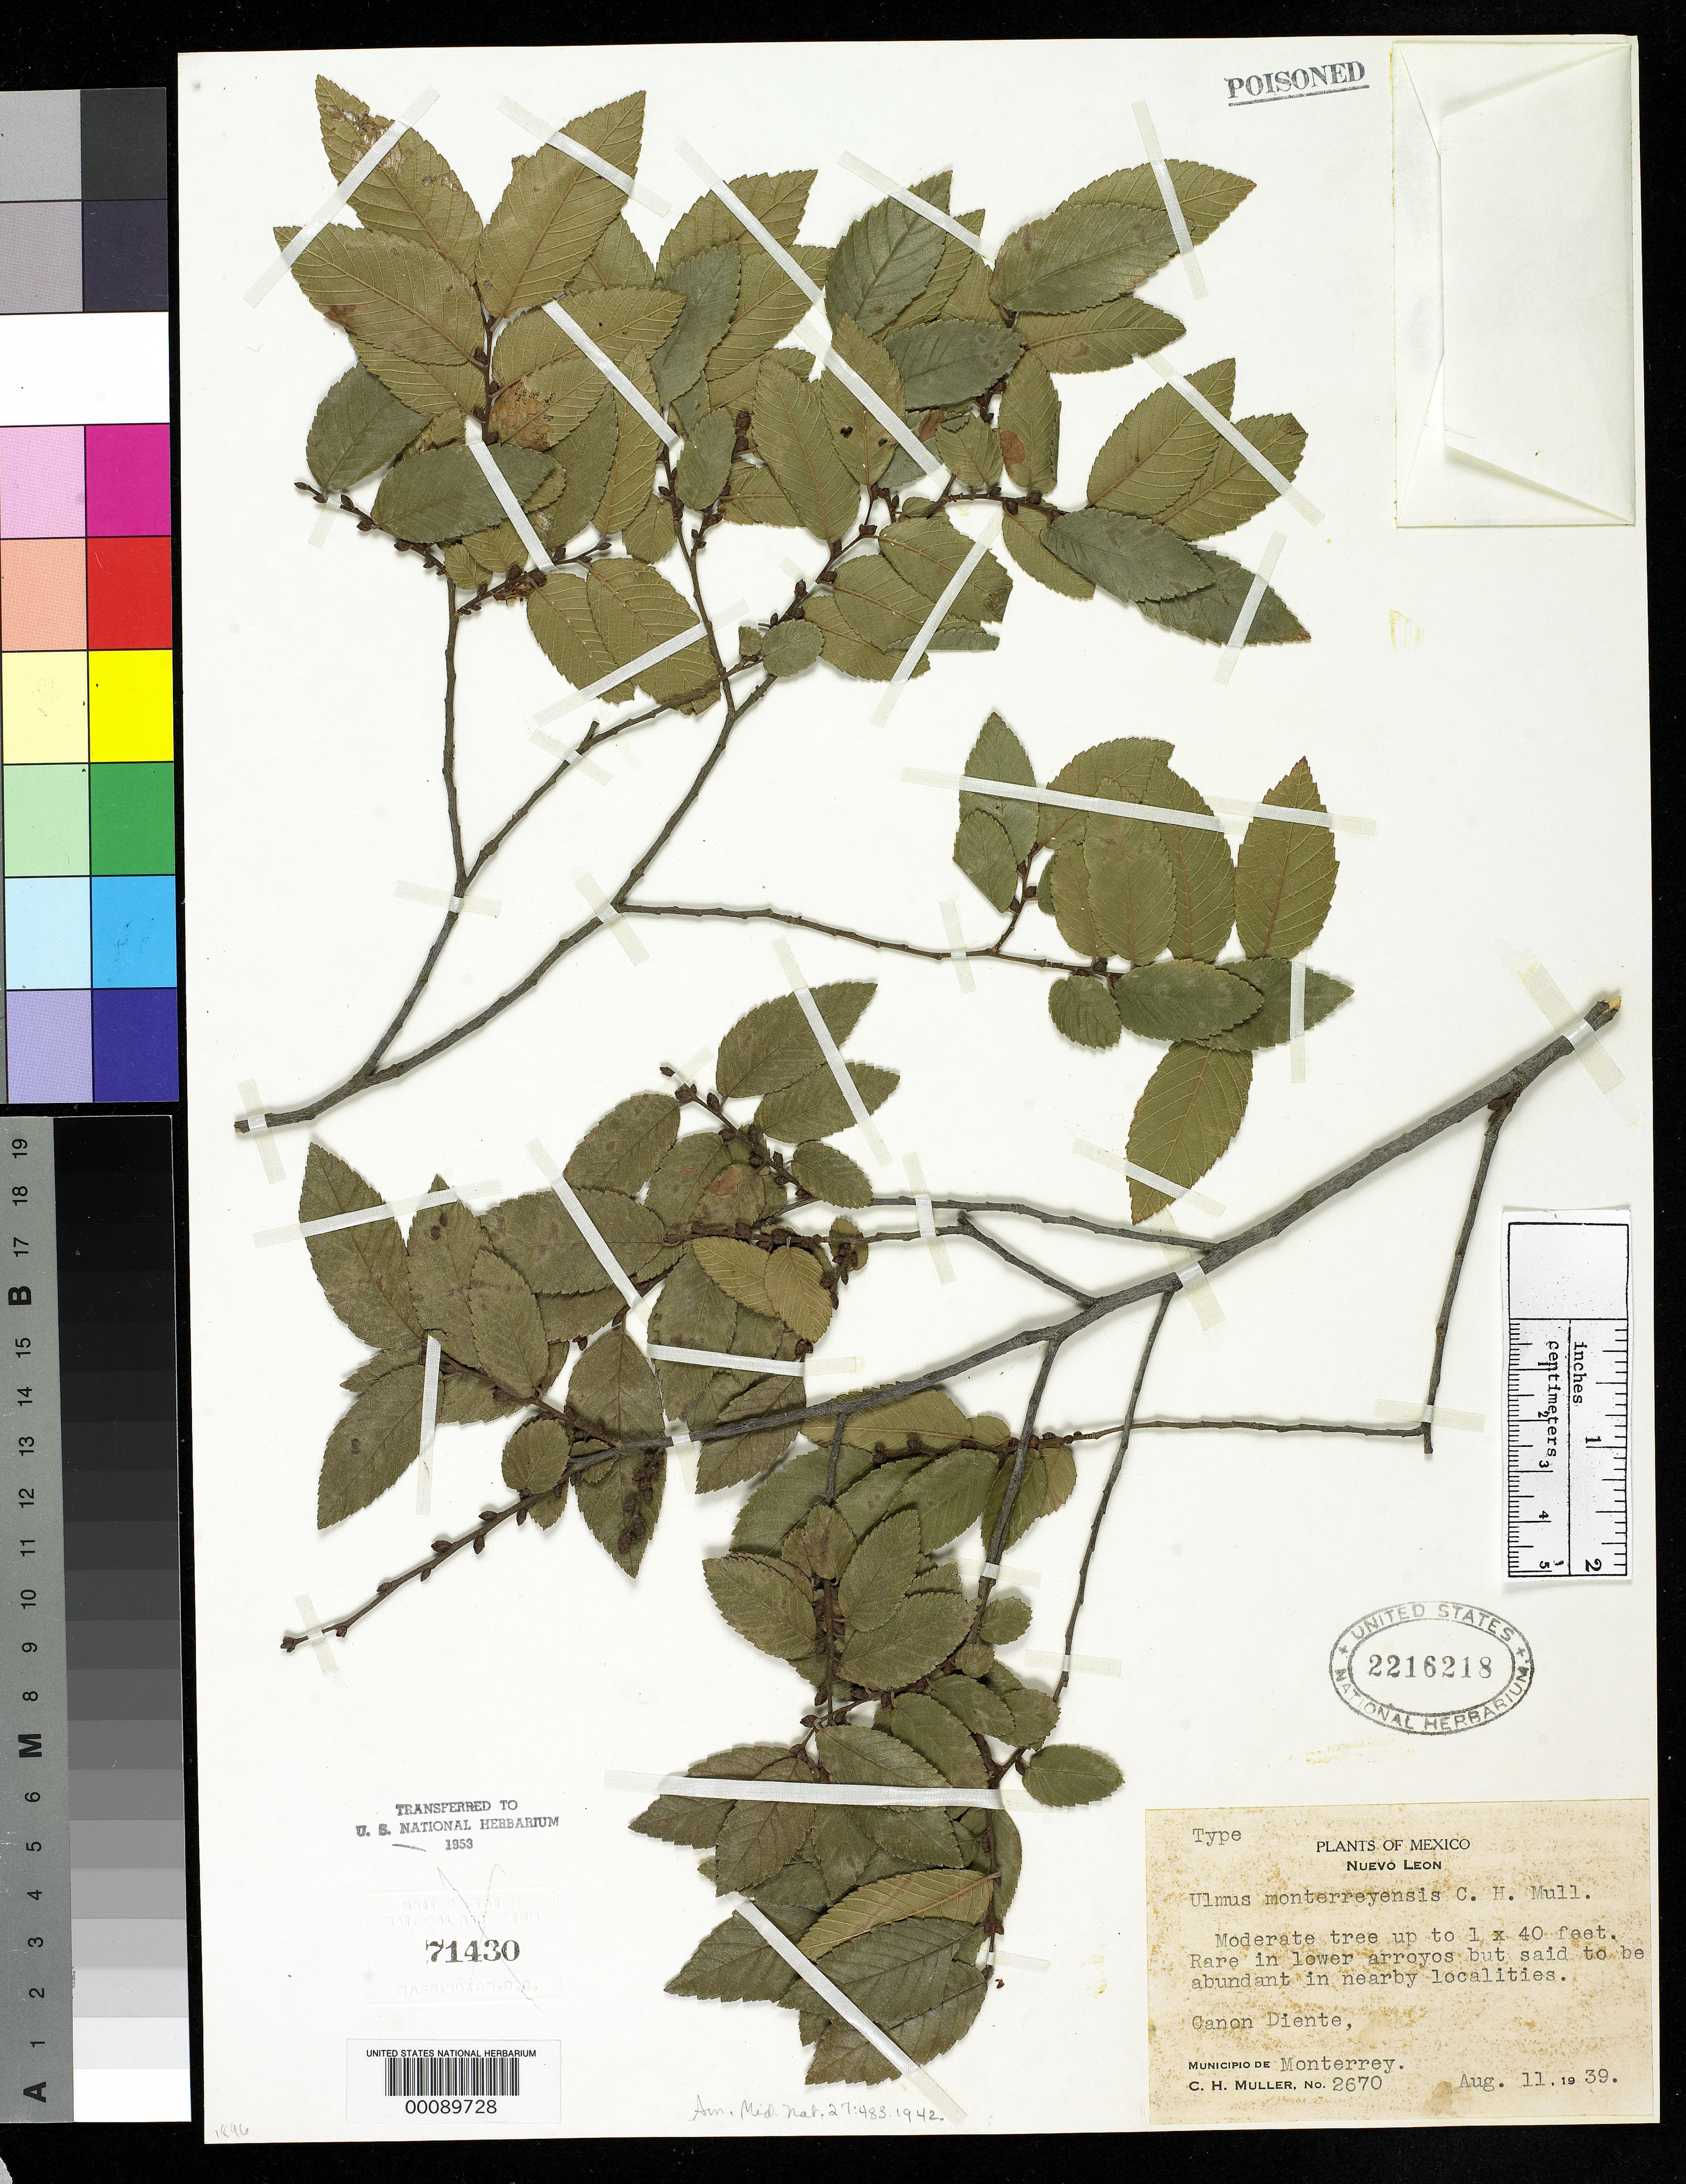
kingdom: Plantae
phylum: Tracheophyta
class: Magnoliopsida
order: Rosales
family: Ulmaceae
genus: Ulmus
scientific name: Ulmus monterreyensis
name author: C.H. Mull.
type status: Holotype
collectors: C. H. Muller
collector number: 2670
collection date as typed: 11 Aug 1939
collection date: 1939-08-11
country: Mexico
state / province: Nuevo León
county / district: Monterrey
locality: Canon Diente.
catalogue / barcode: US 2216218